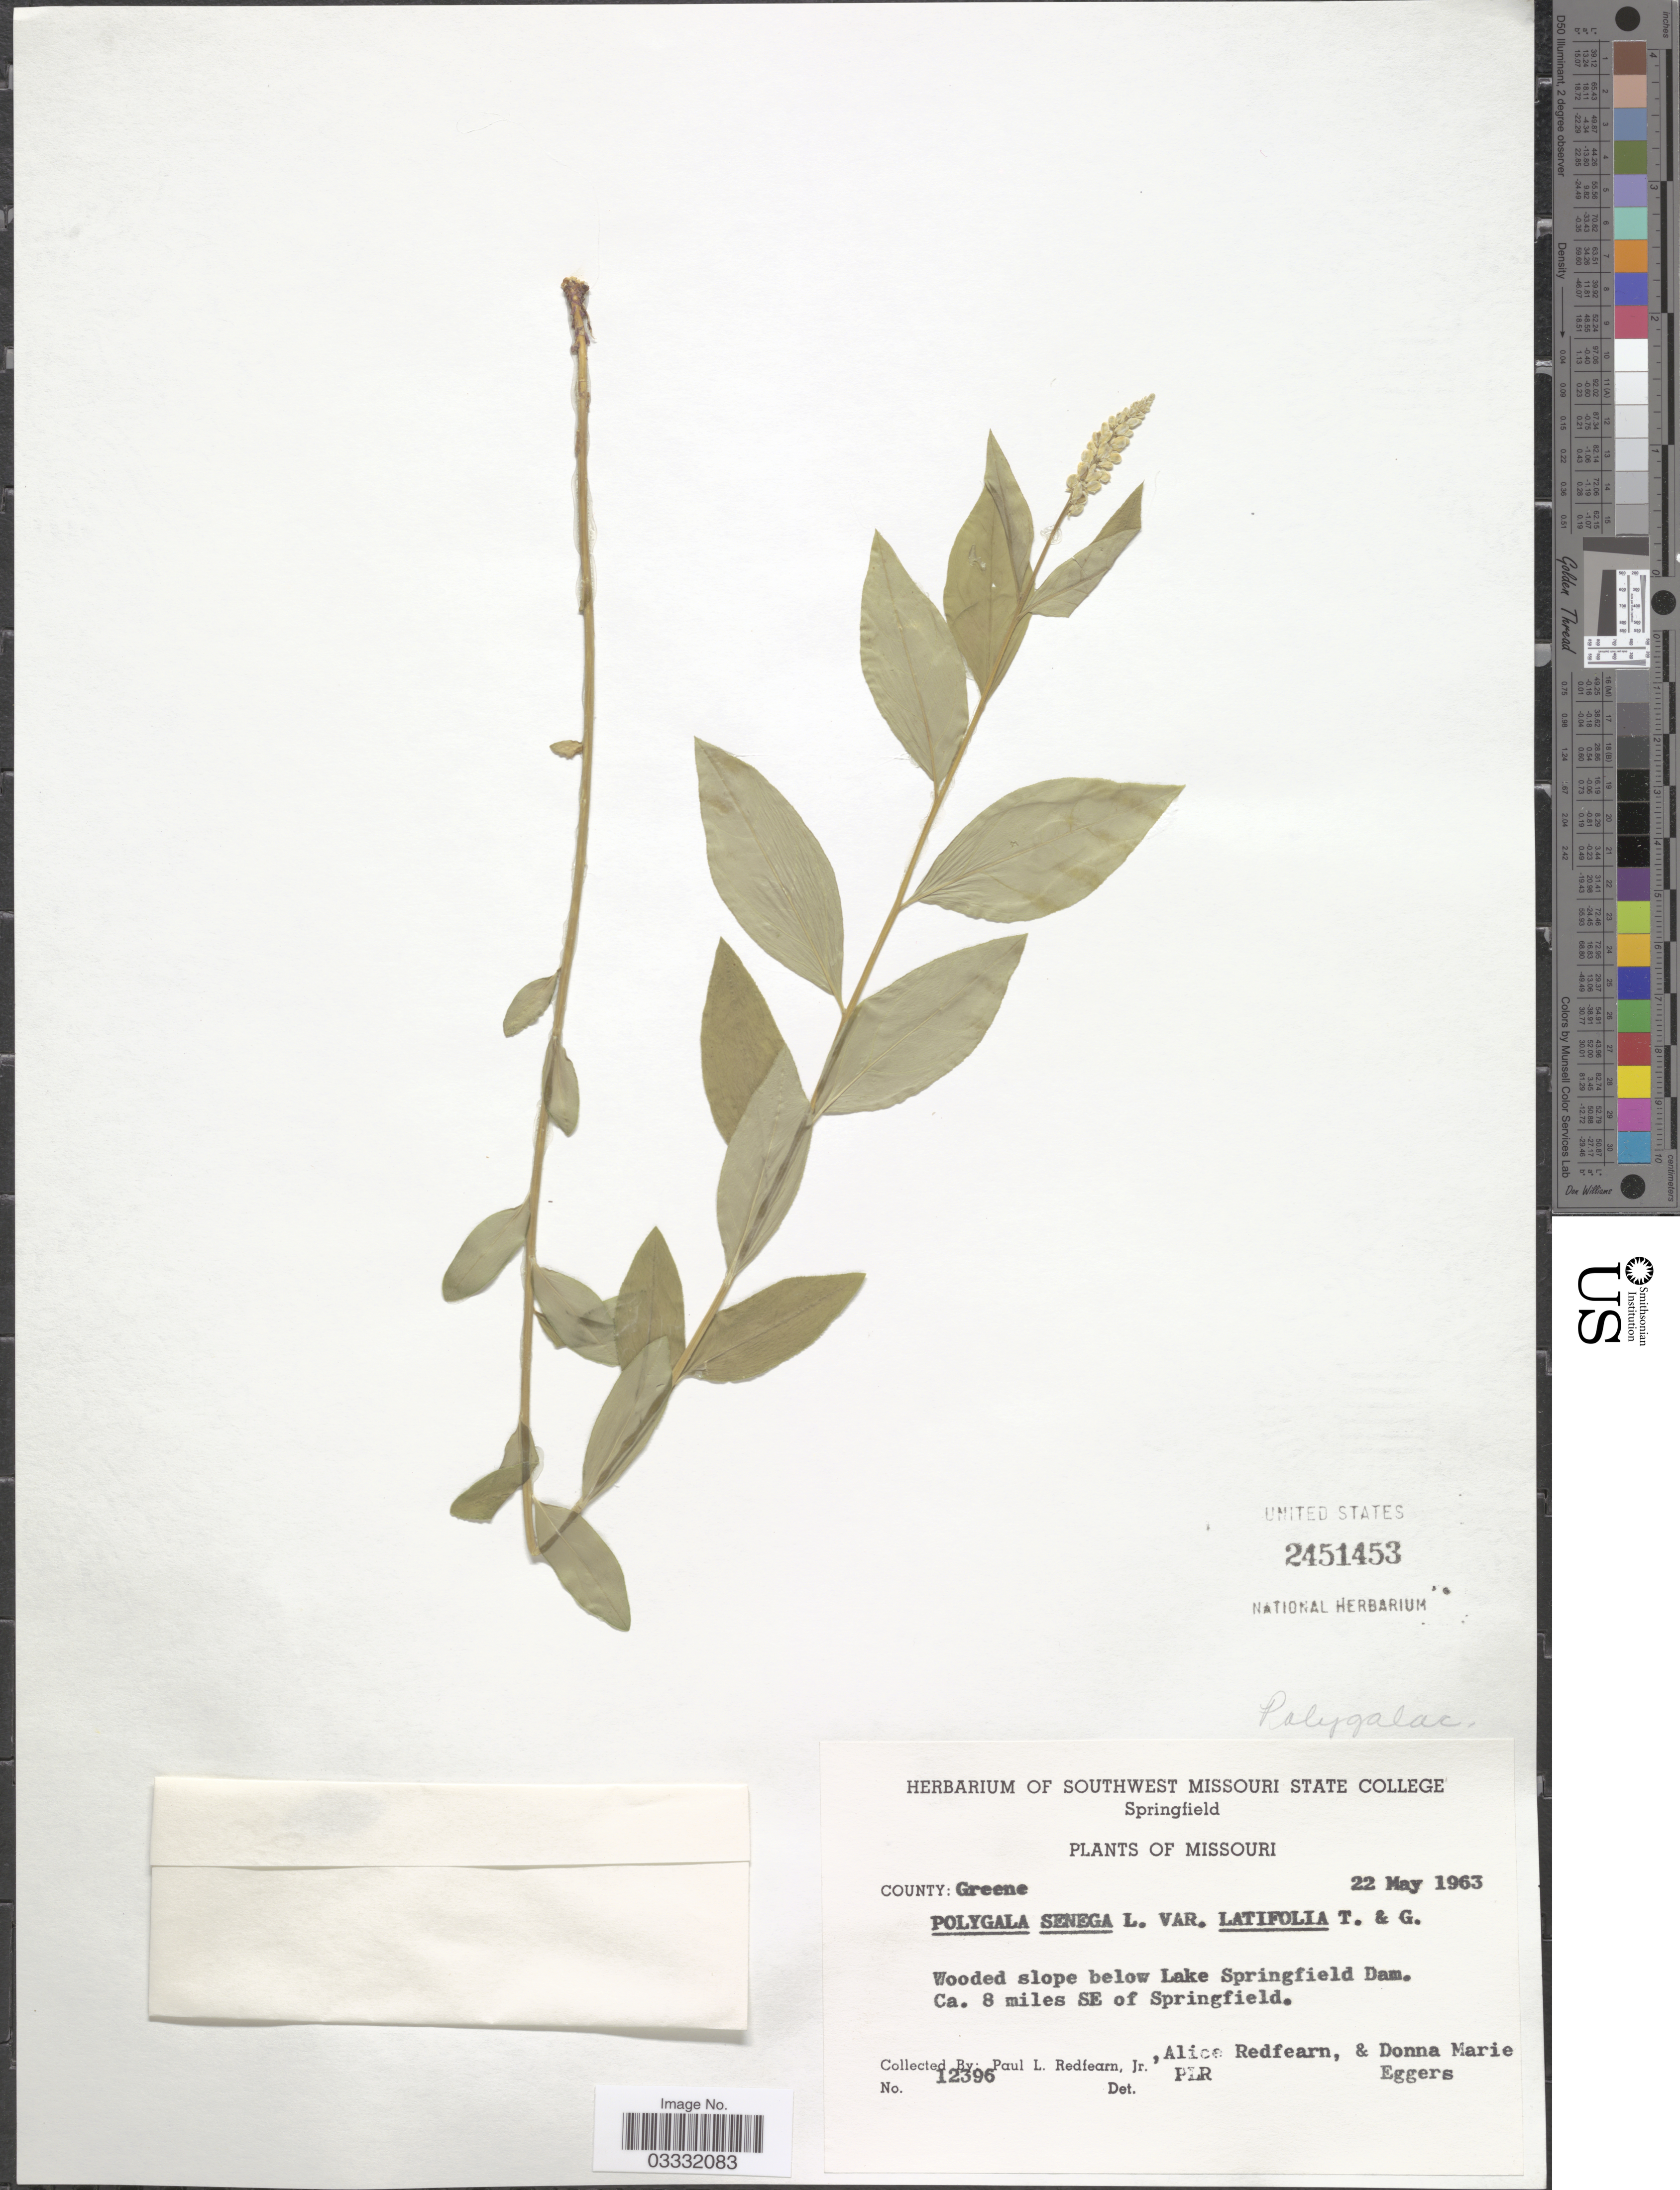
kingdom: Plantae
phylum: Tracheophyta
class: Magnoliopsida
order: Fabales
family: Polygalaceae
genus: Polygala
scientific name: Polygala senega var. latifolia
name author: Torr. & A. Gray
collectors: P. Redfearn, A. Redfearn & D. M. Eggers Ware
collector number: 12396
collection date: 1963-05-22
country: United States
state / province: Missouri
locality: County: Greene. Wooded slope below Lake Springfield Dam. Ca. 8 miles SE of Springfield.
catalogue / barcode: US 2451453